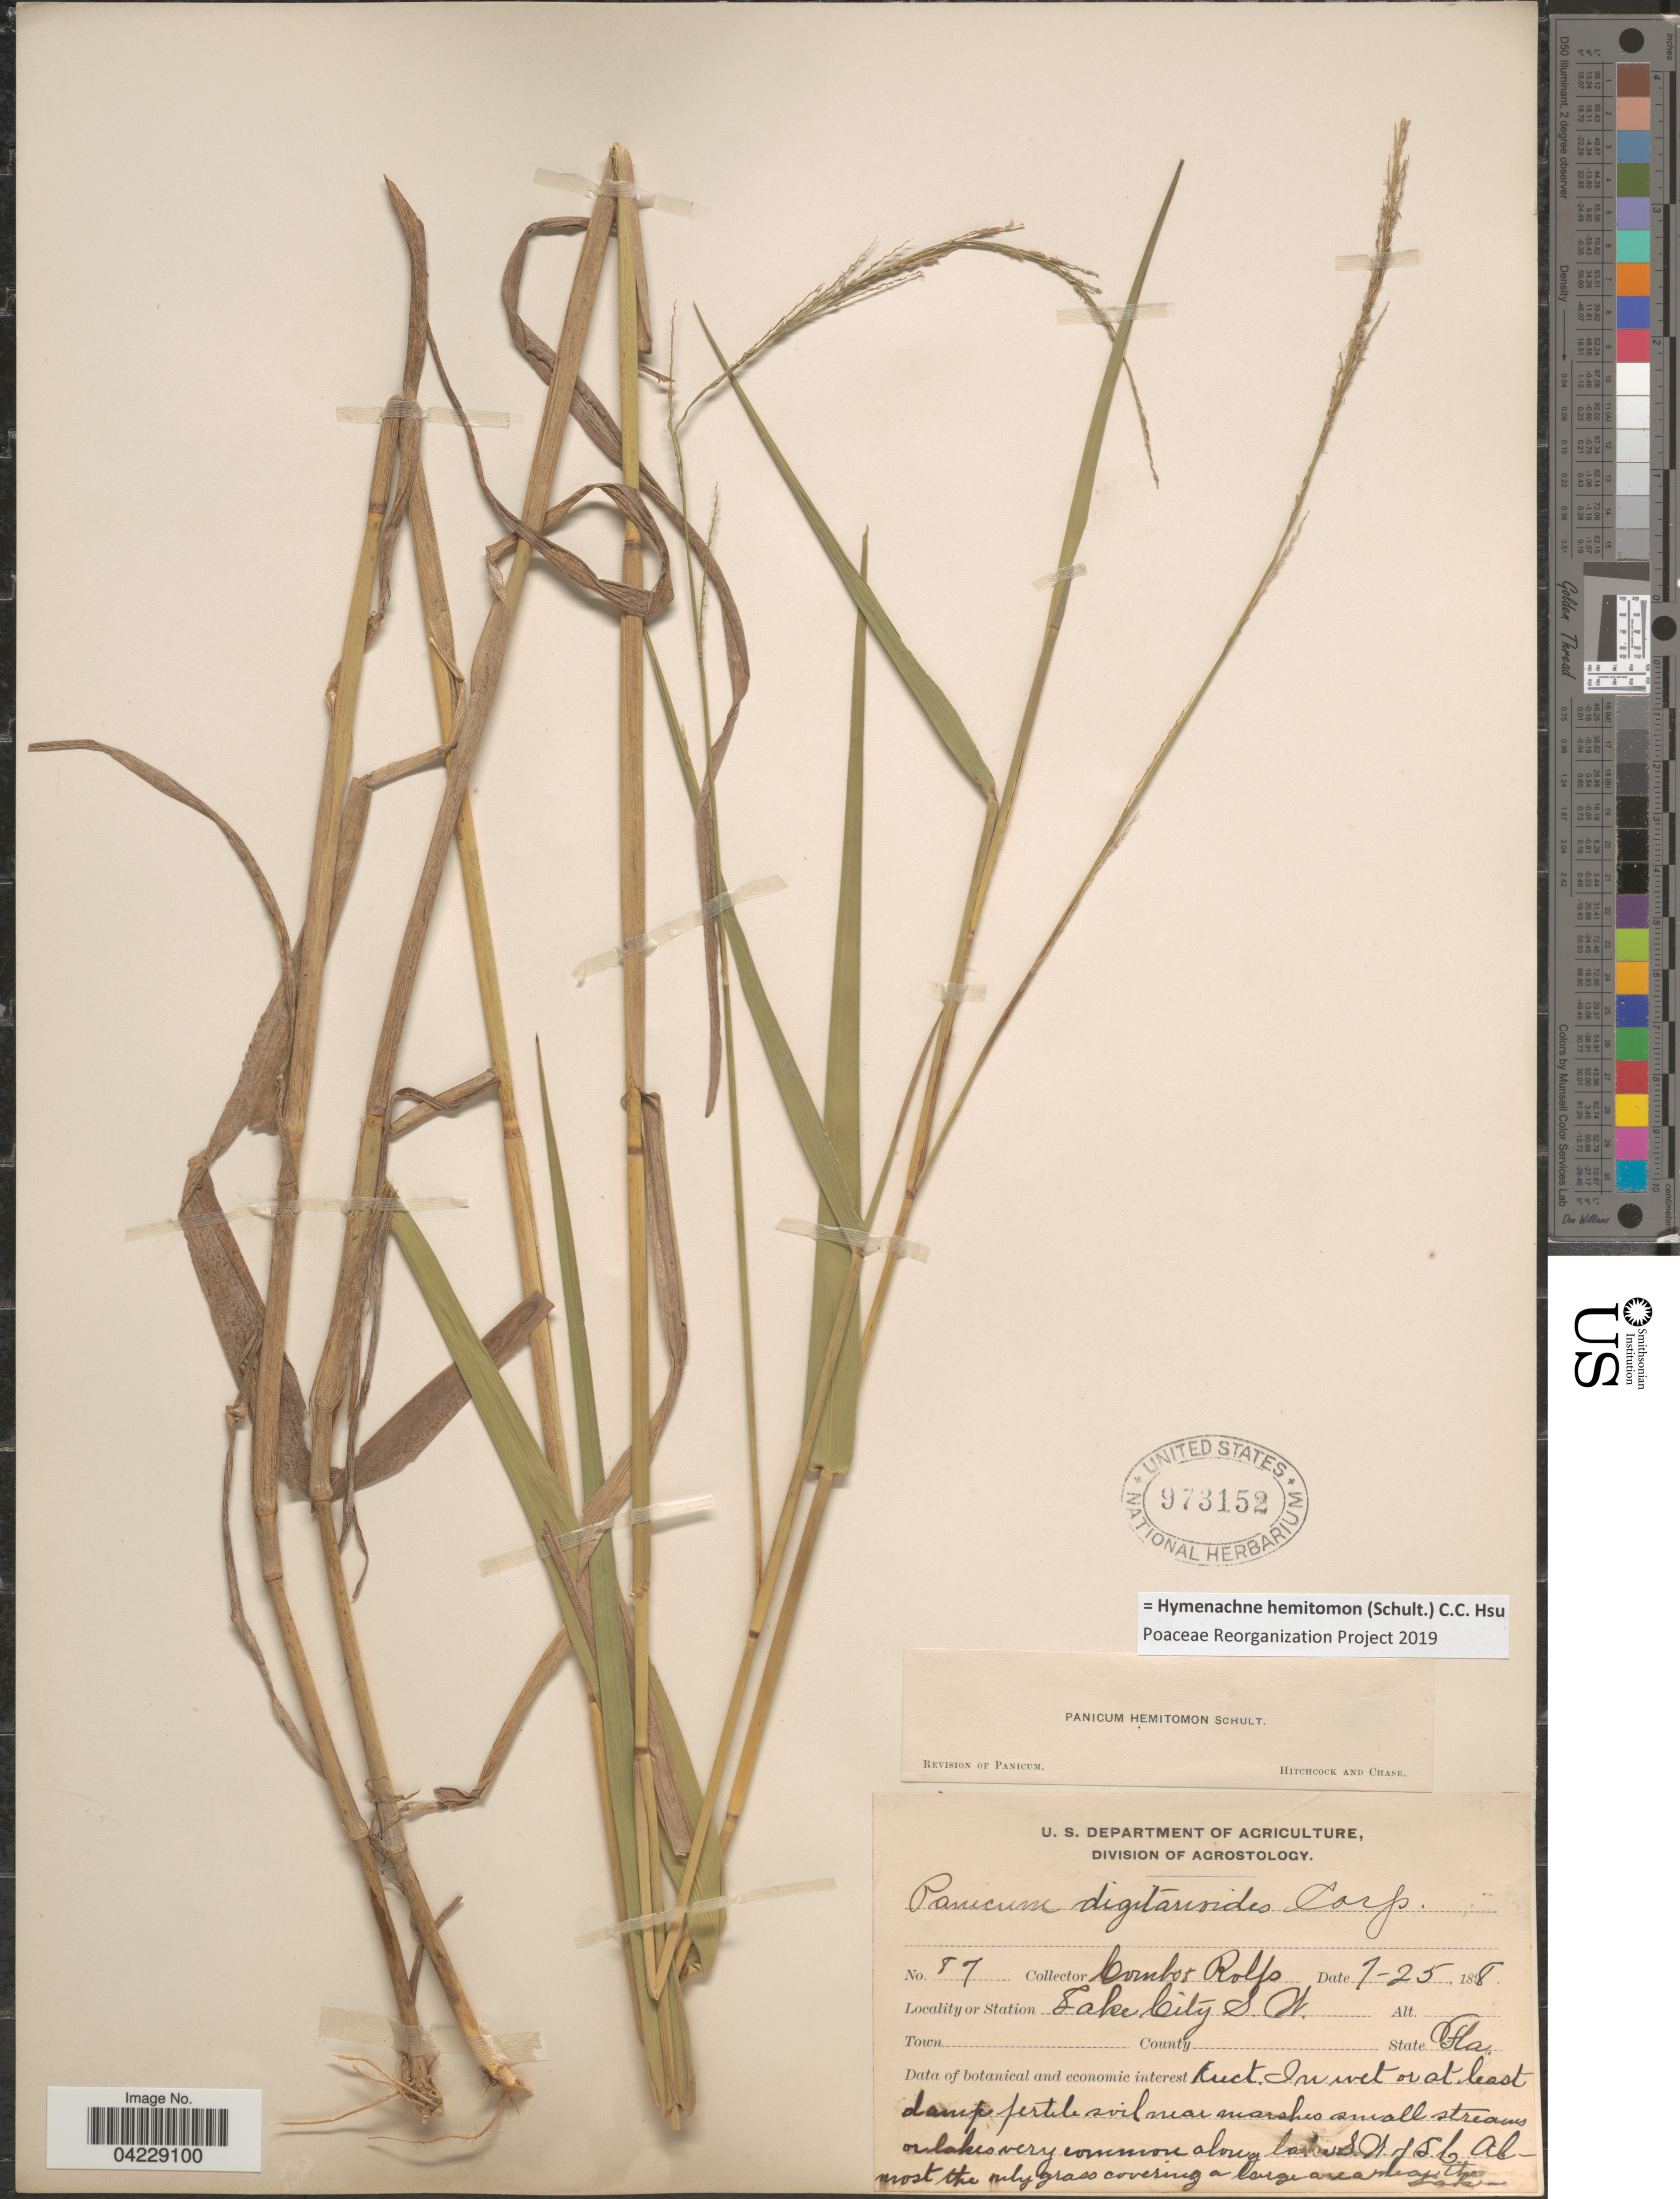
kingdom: Plantae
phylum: Tracheophyta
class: Liliopsida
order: Poales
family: Poaceae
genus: Hymenachne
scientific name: Hymenachne hemitomon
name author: (Schult.) C. C. Hsu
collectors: -. Combs & Rolfs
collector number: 87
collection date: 1898-07-25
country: United States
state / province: Florida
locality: Lake City S. W.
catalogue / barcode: US 973152